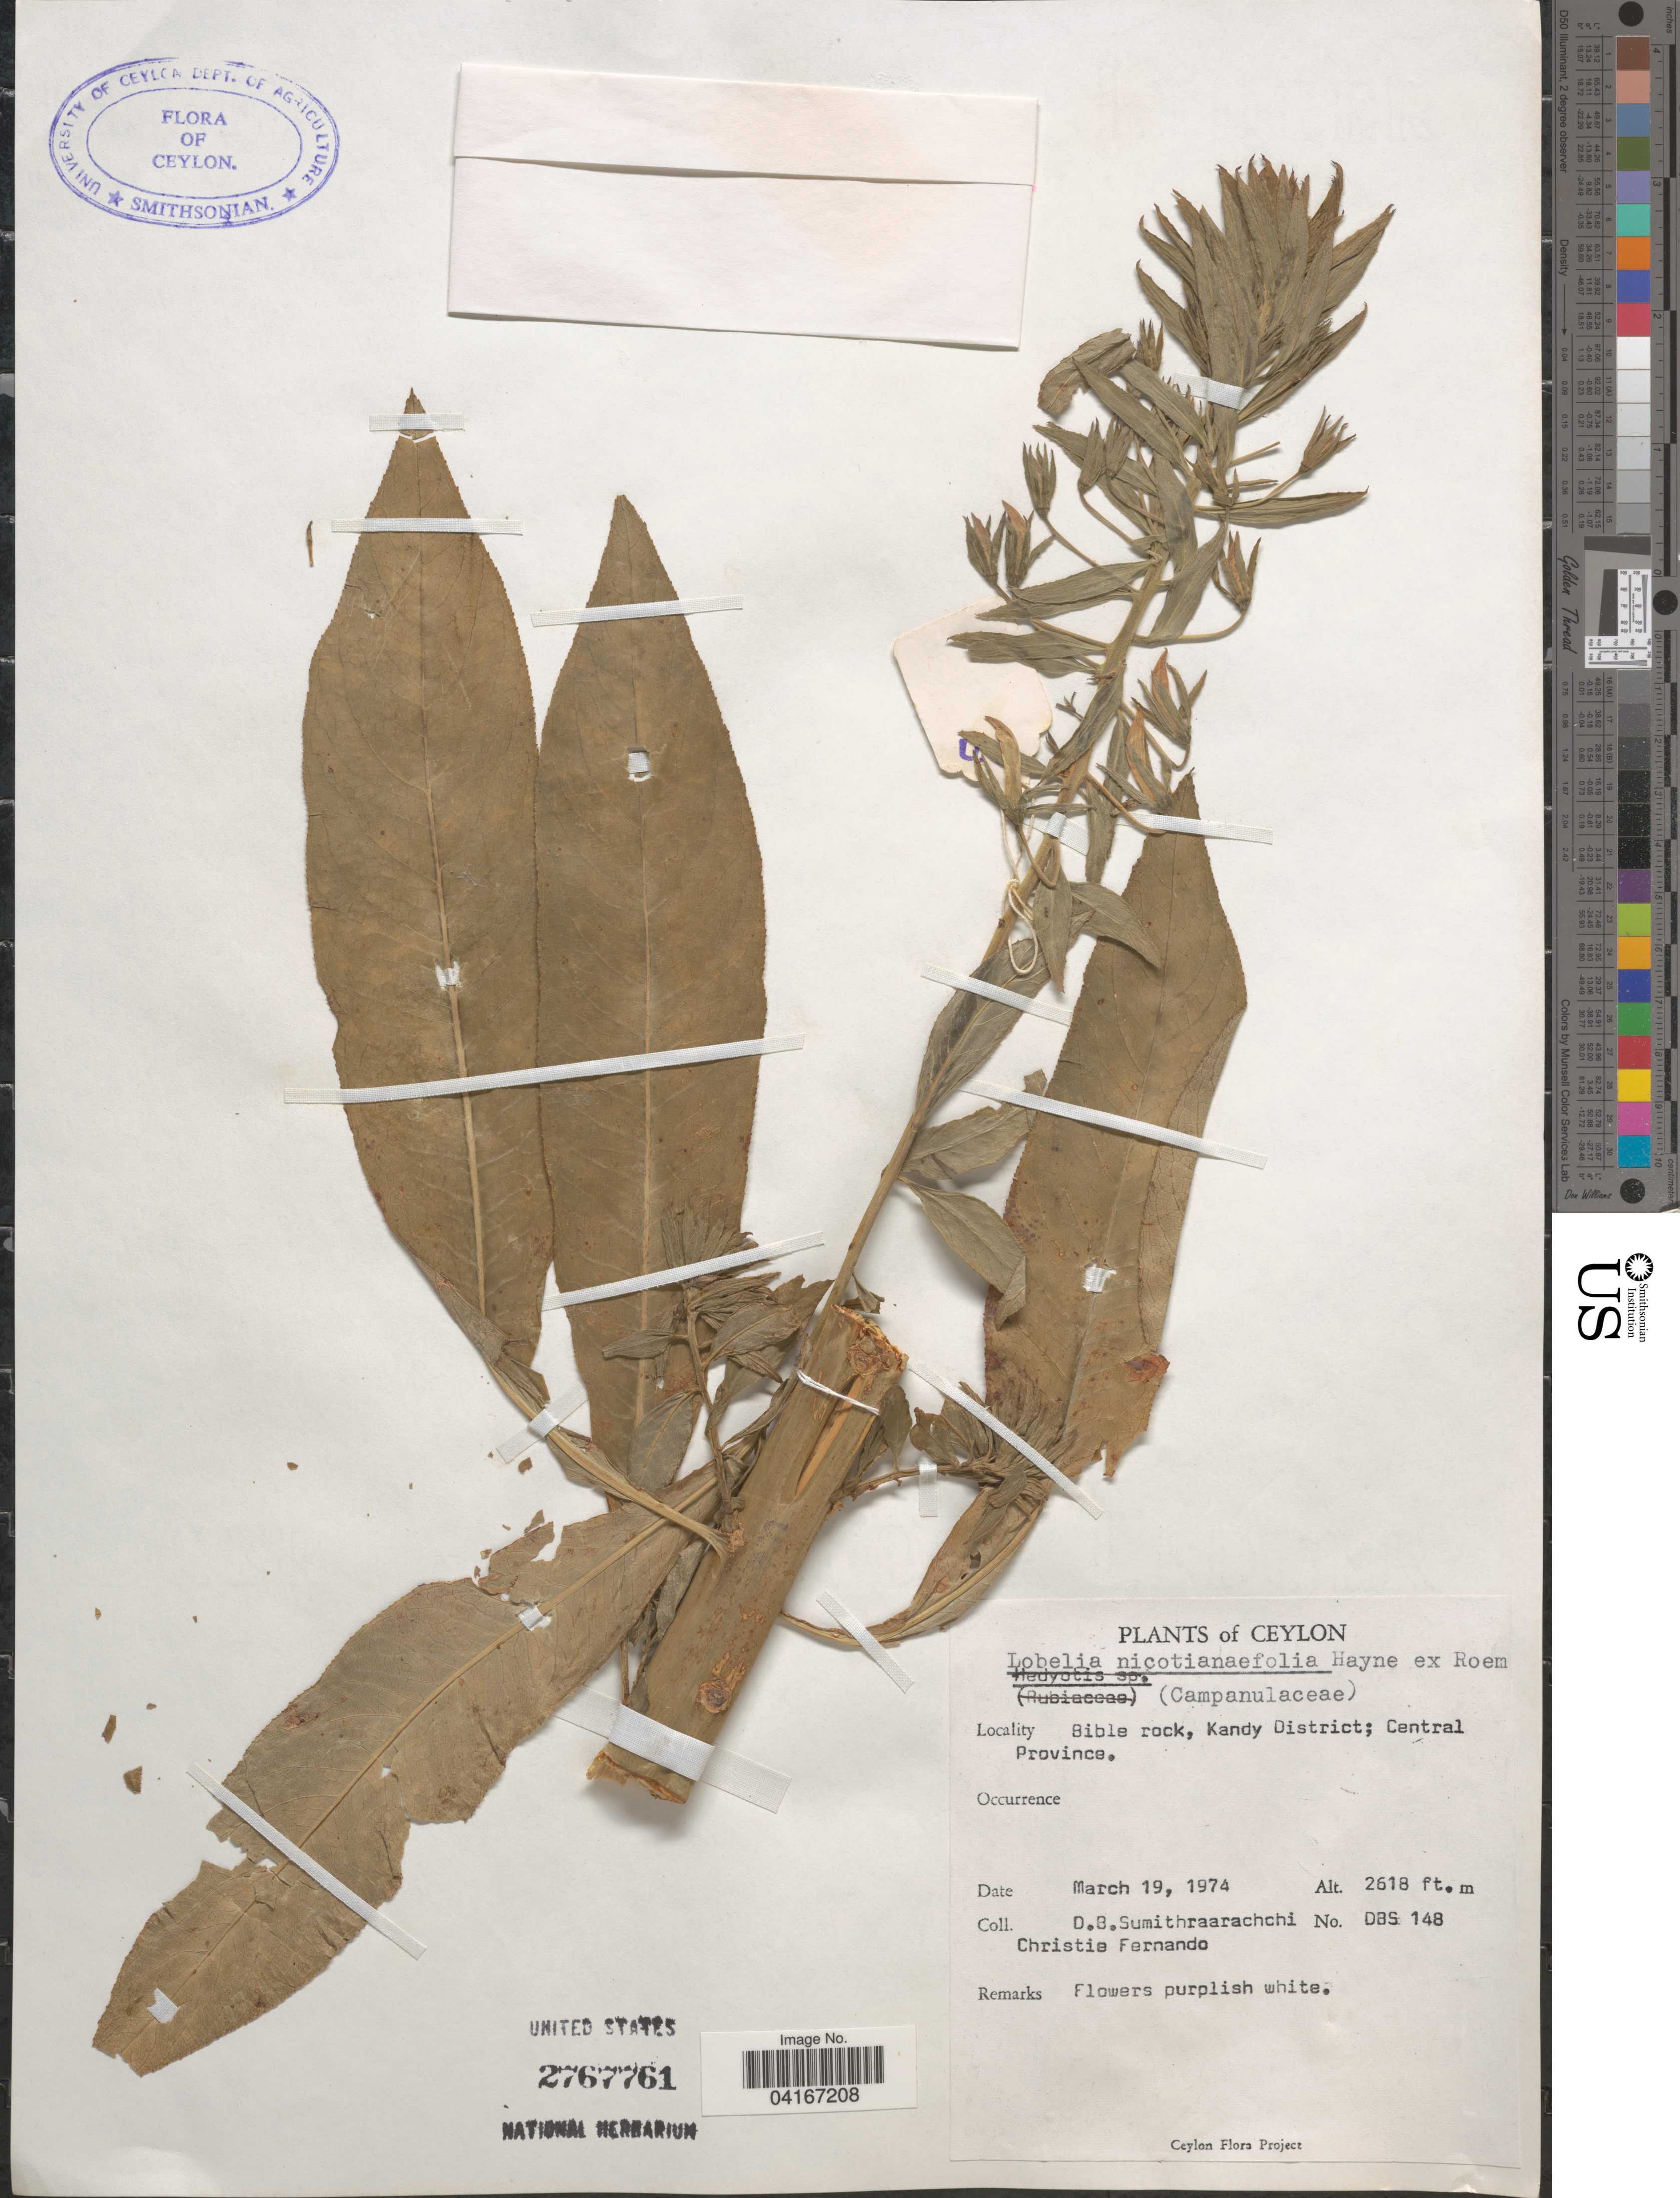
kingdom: Plantae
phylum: Tracheophyta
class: Magnoliopsida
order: Asterales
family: Campanulaceae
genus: Lobelia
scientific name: Lobelia nicotianifolia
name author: Roth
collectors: D. B. Sumithraarachchi & C. Fernando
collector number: DBS 148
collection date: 1974-03-19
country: Sri Lanka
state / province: Central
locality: Ceylon. Bible rock, Kandy District.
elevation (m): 798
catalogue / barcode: US 2767761